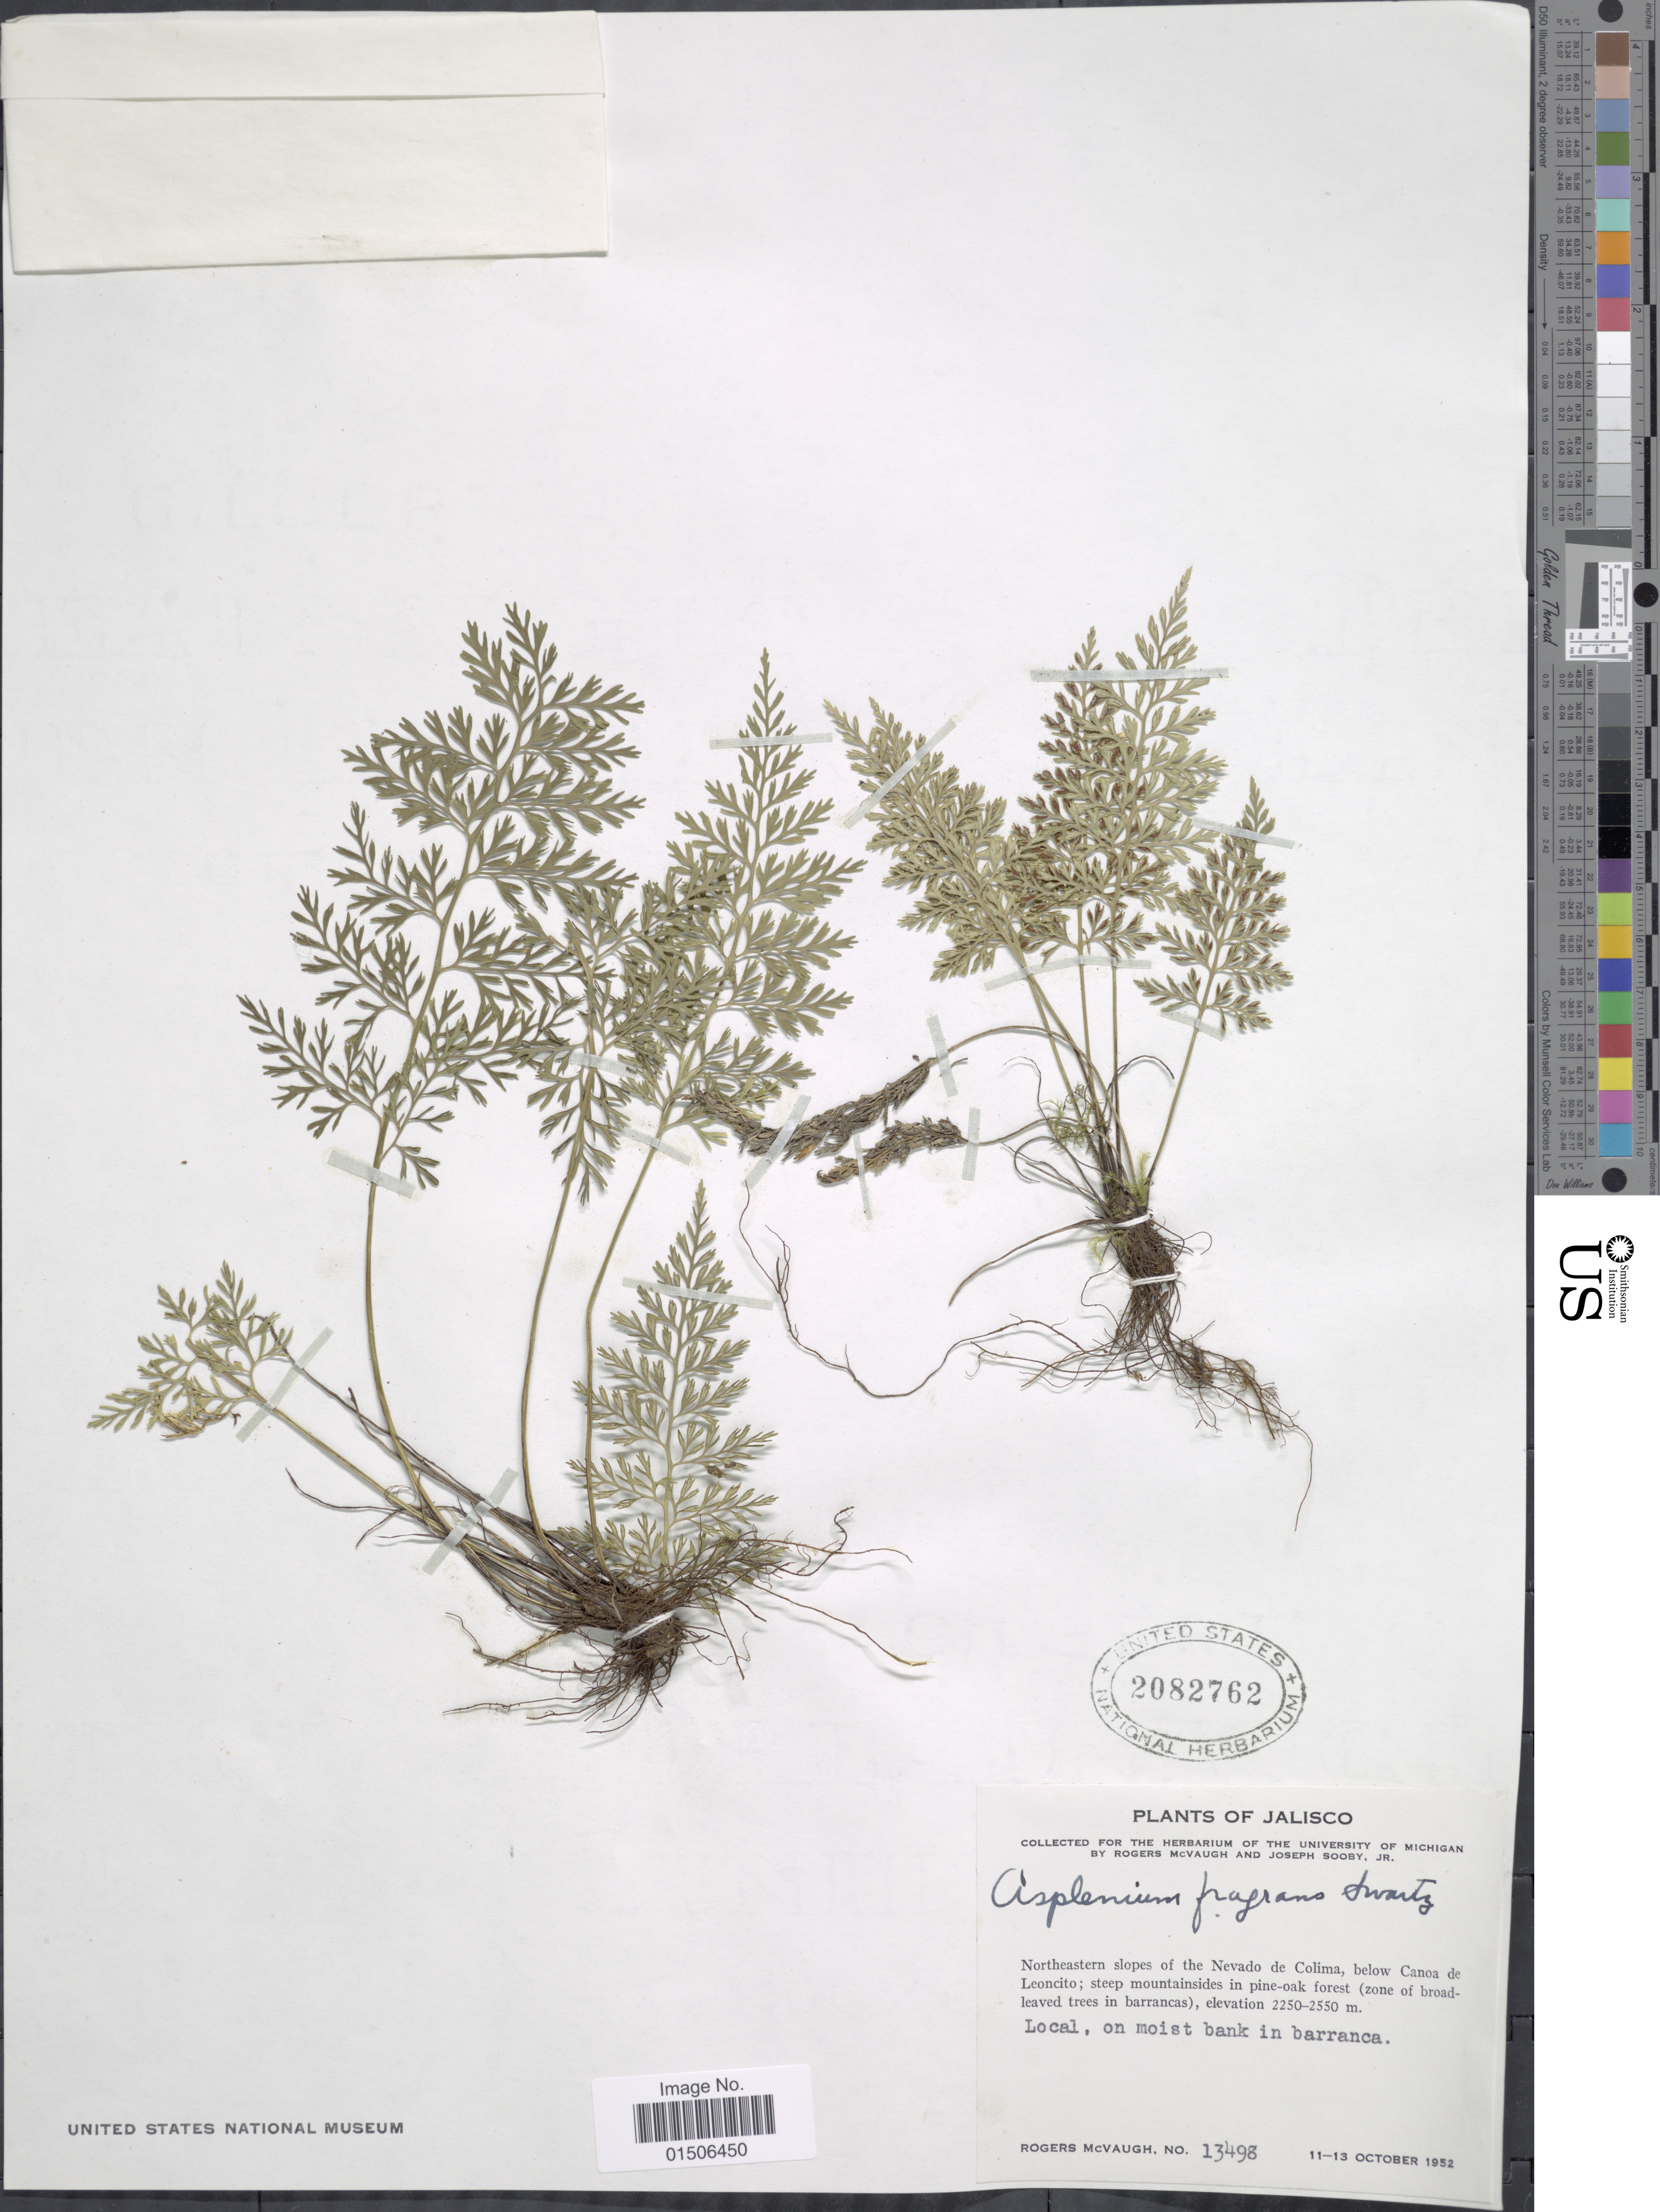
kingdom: Plantae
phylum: Tracheophyta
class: Polypodiopsida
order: Polypodiales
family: Aspleniaceae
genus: Asplenium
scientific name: Asplenium fragrans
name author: Sw.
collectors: R. McVaugh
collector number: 13498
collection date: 1952-10-11/1952-10-13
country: Mexico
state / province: Jalisco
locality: Northeastern slopes of the Nevado de Colima, below Canoa de Leoncito; steep mounatinsides in pine-oak forest (zone of broadleaved trees in barrancas)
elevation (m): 2250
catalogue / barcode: US 2082762